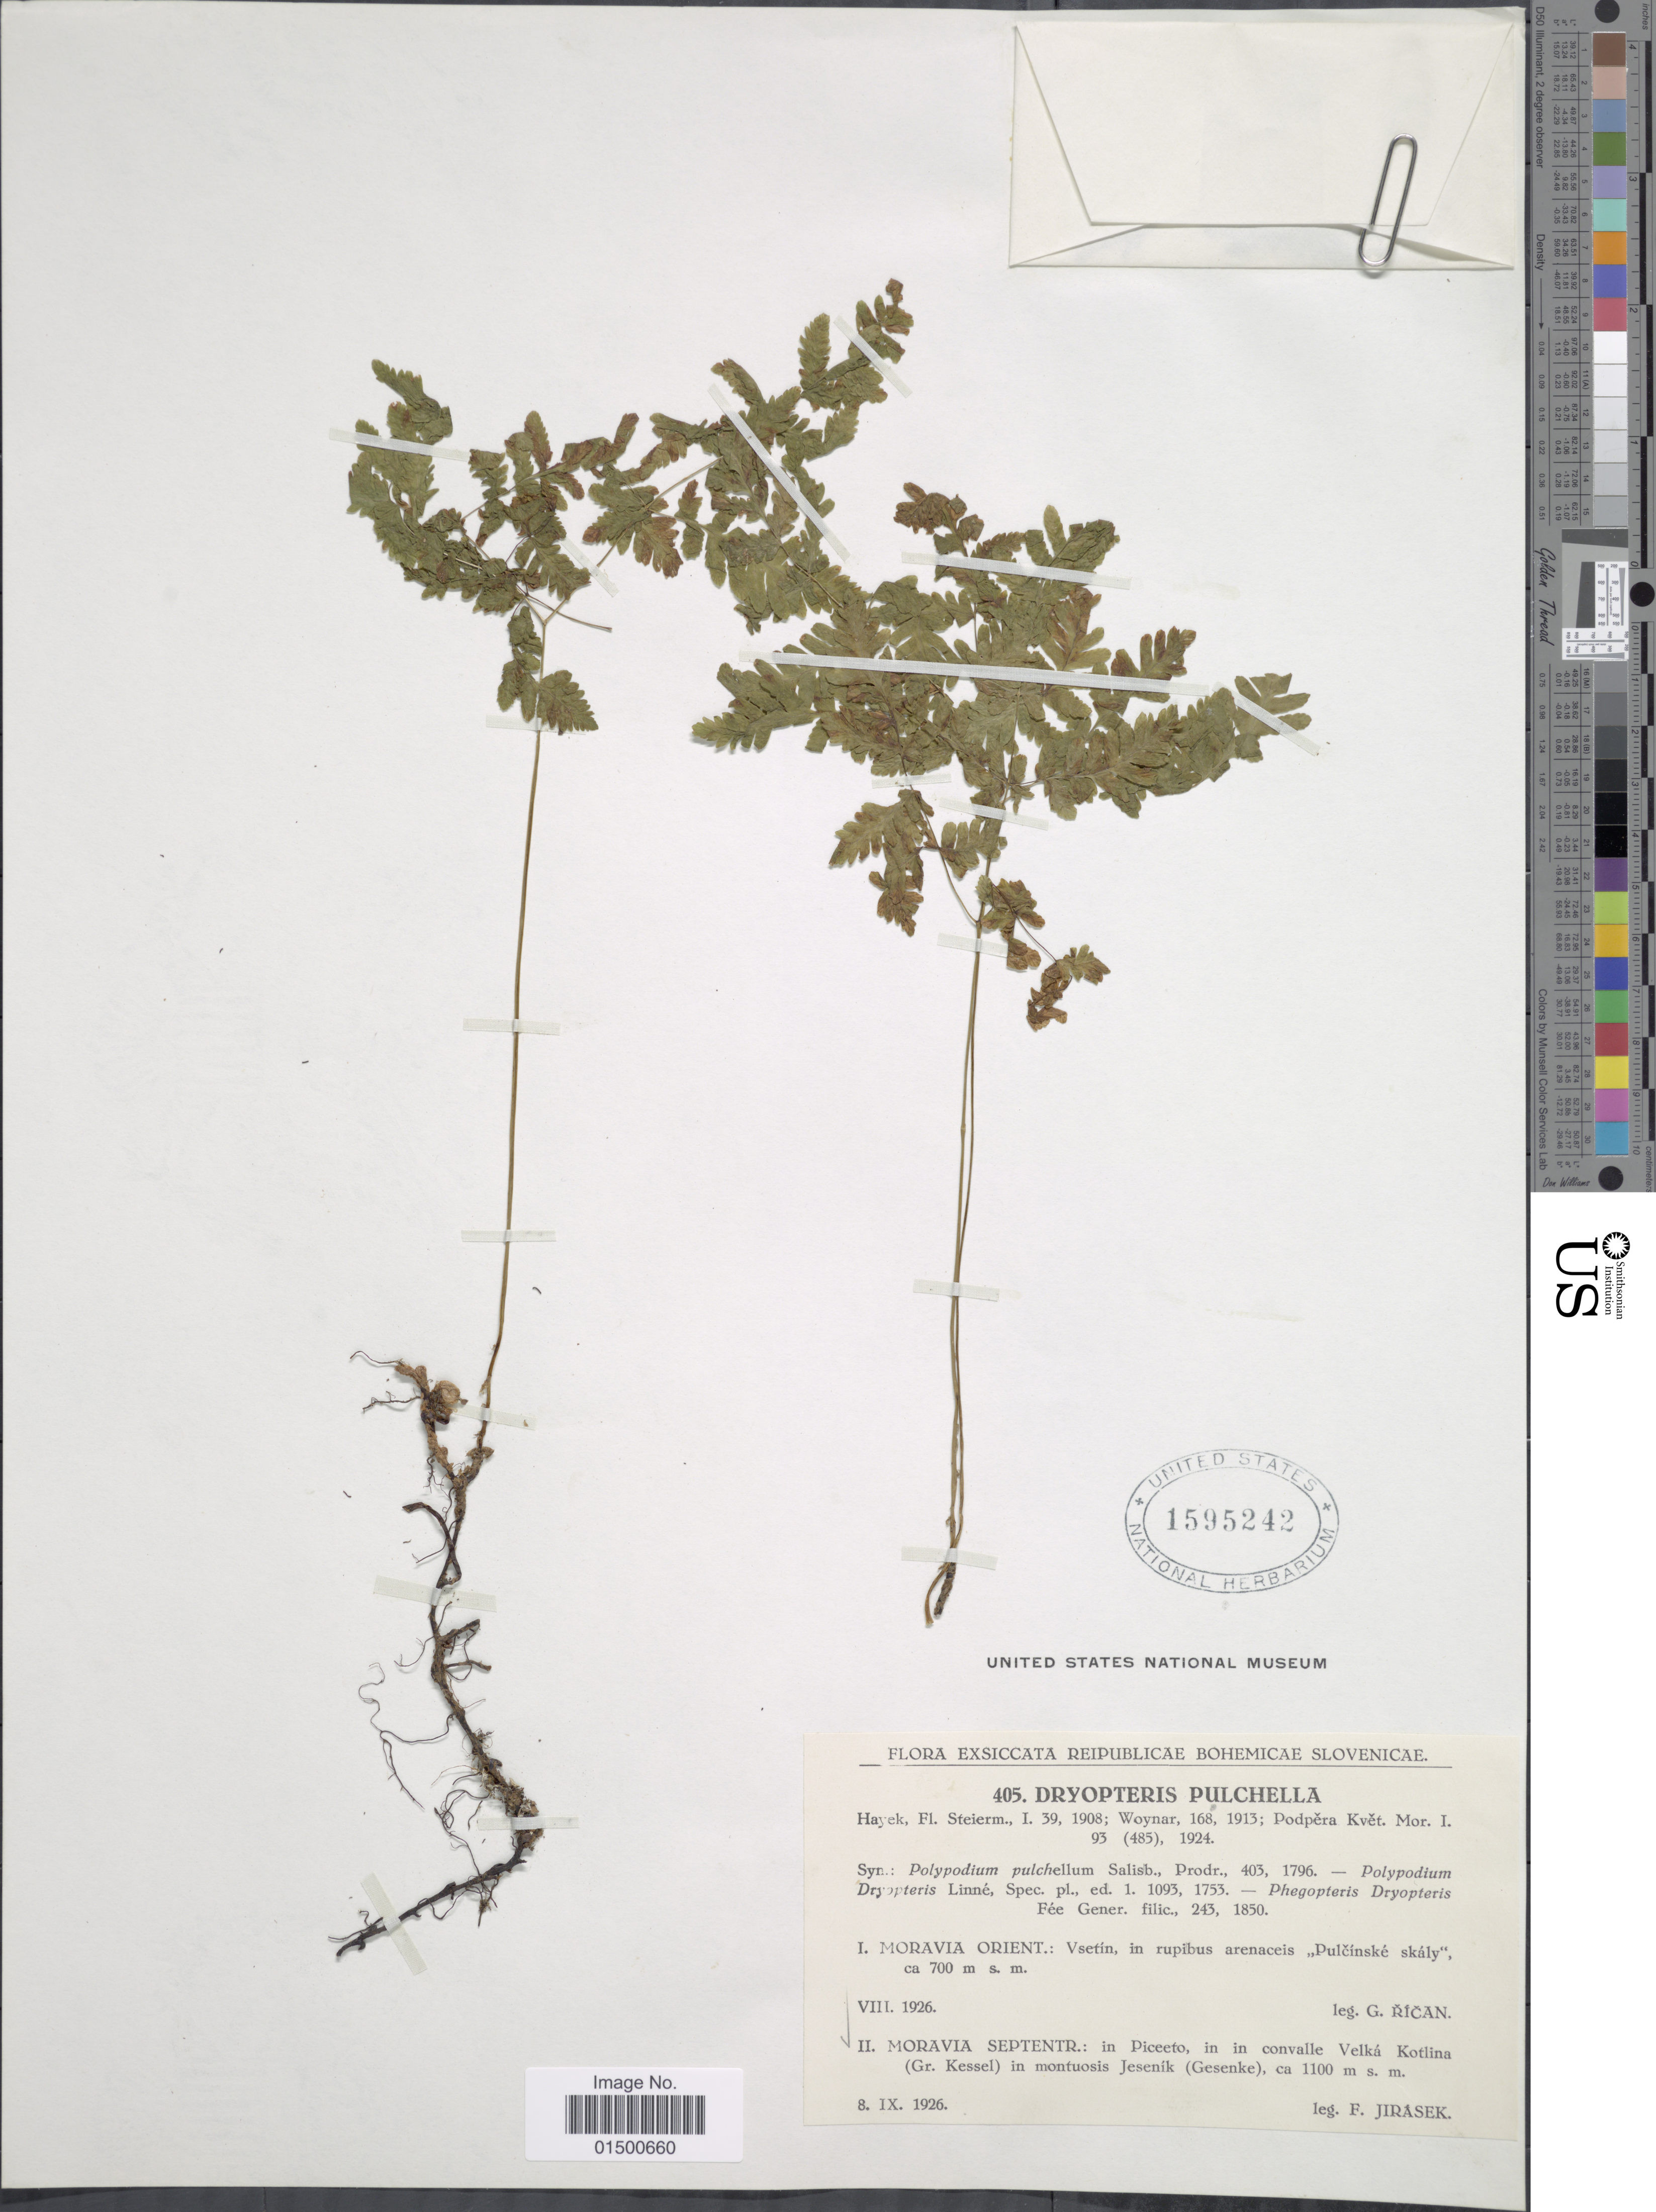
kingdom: Plantae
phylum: Tracheophyta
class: Polypodiopsida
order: Polypodiales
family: Cystopteridaceae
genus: Gymnocarpium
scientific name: Gymnocarpium disjunctum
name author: (Rupr.) Ching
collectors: F. Jirasek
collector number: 405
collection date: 1926-09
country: Slovenia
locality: Moravia Septentr: in Piceeto, in in convalle Velka Kotlina ( Gr. Kessel) in mountains Jesenik ( Gesenke)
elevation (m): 1100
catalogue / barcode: US 1595242